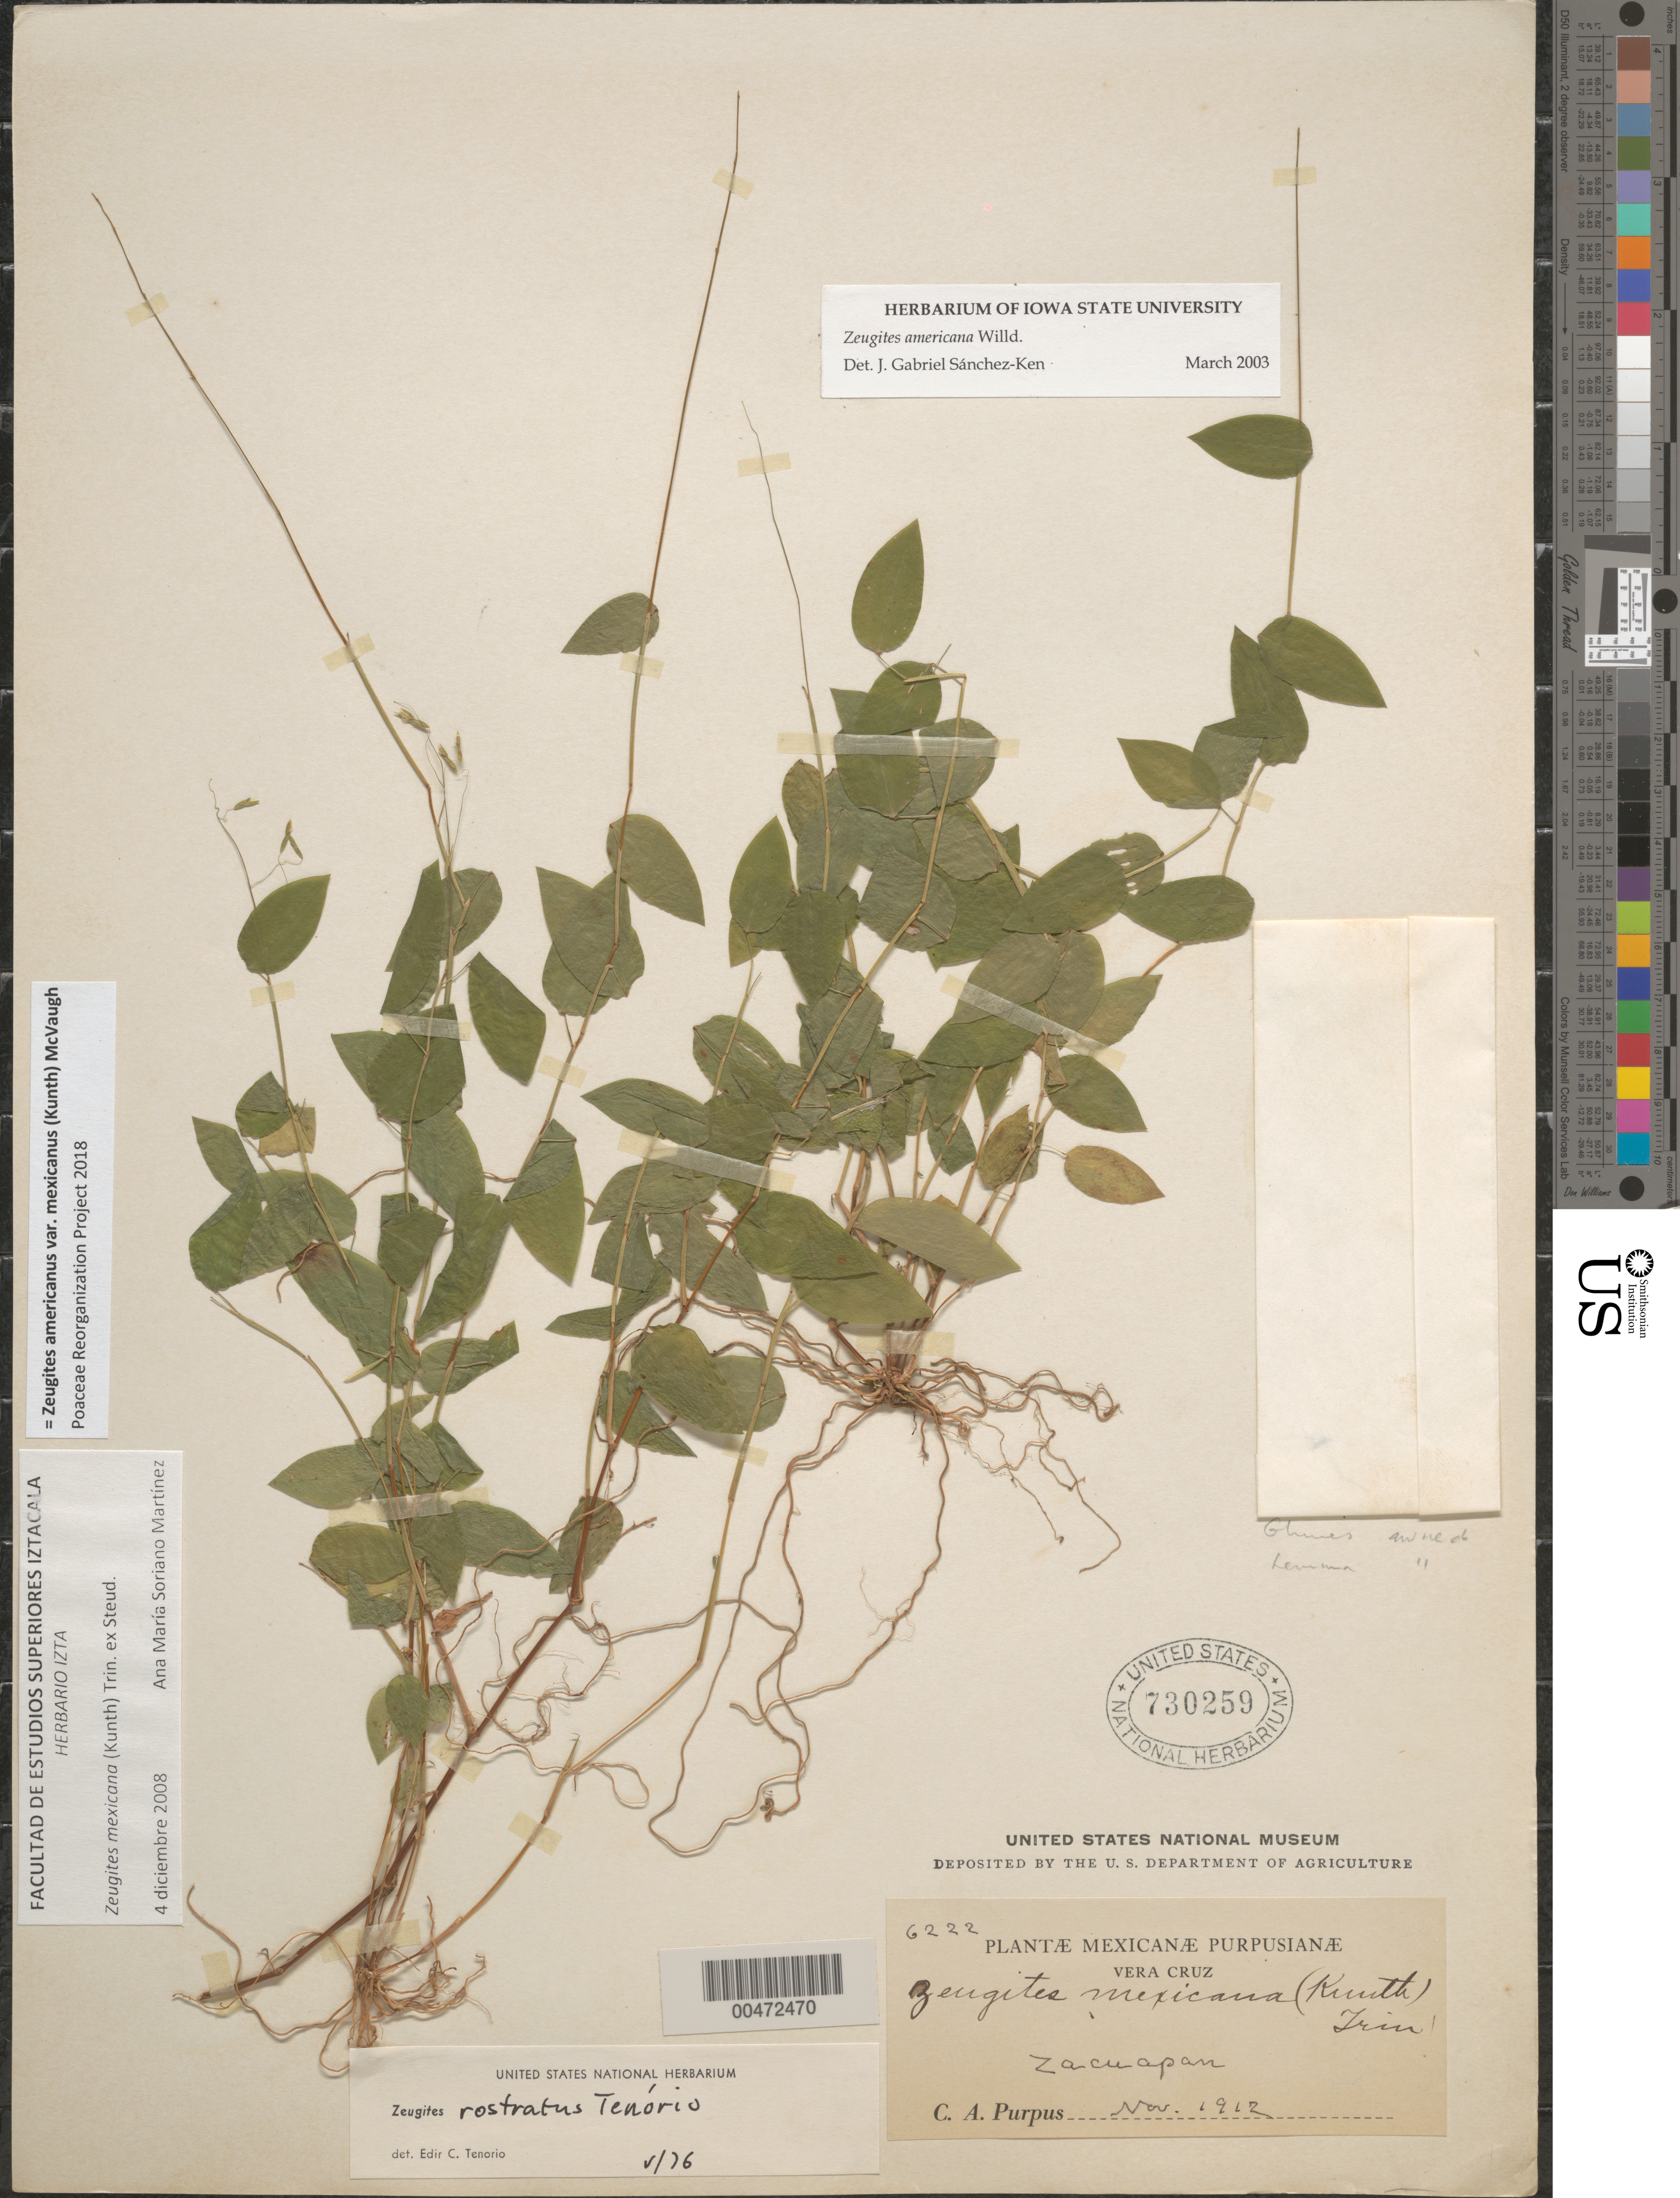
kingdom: Plantae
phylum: Tracheophyta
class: Liliopsida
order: Poales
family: Poaceae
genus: Zeugites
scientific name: Zeugites americanus var. mexicanus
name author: (Kunth) McVaugh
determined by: Poaceae Reorganization Project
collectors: C. A. Purpus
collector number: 6222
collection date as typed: Nov 1912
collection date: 1912-11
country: Mexico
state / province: Veracruz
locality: Zacuapan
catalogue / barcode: US 730259